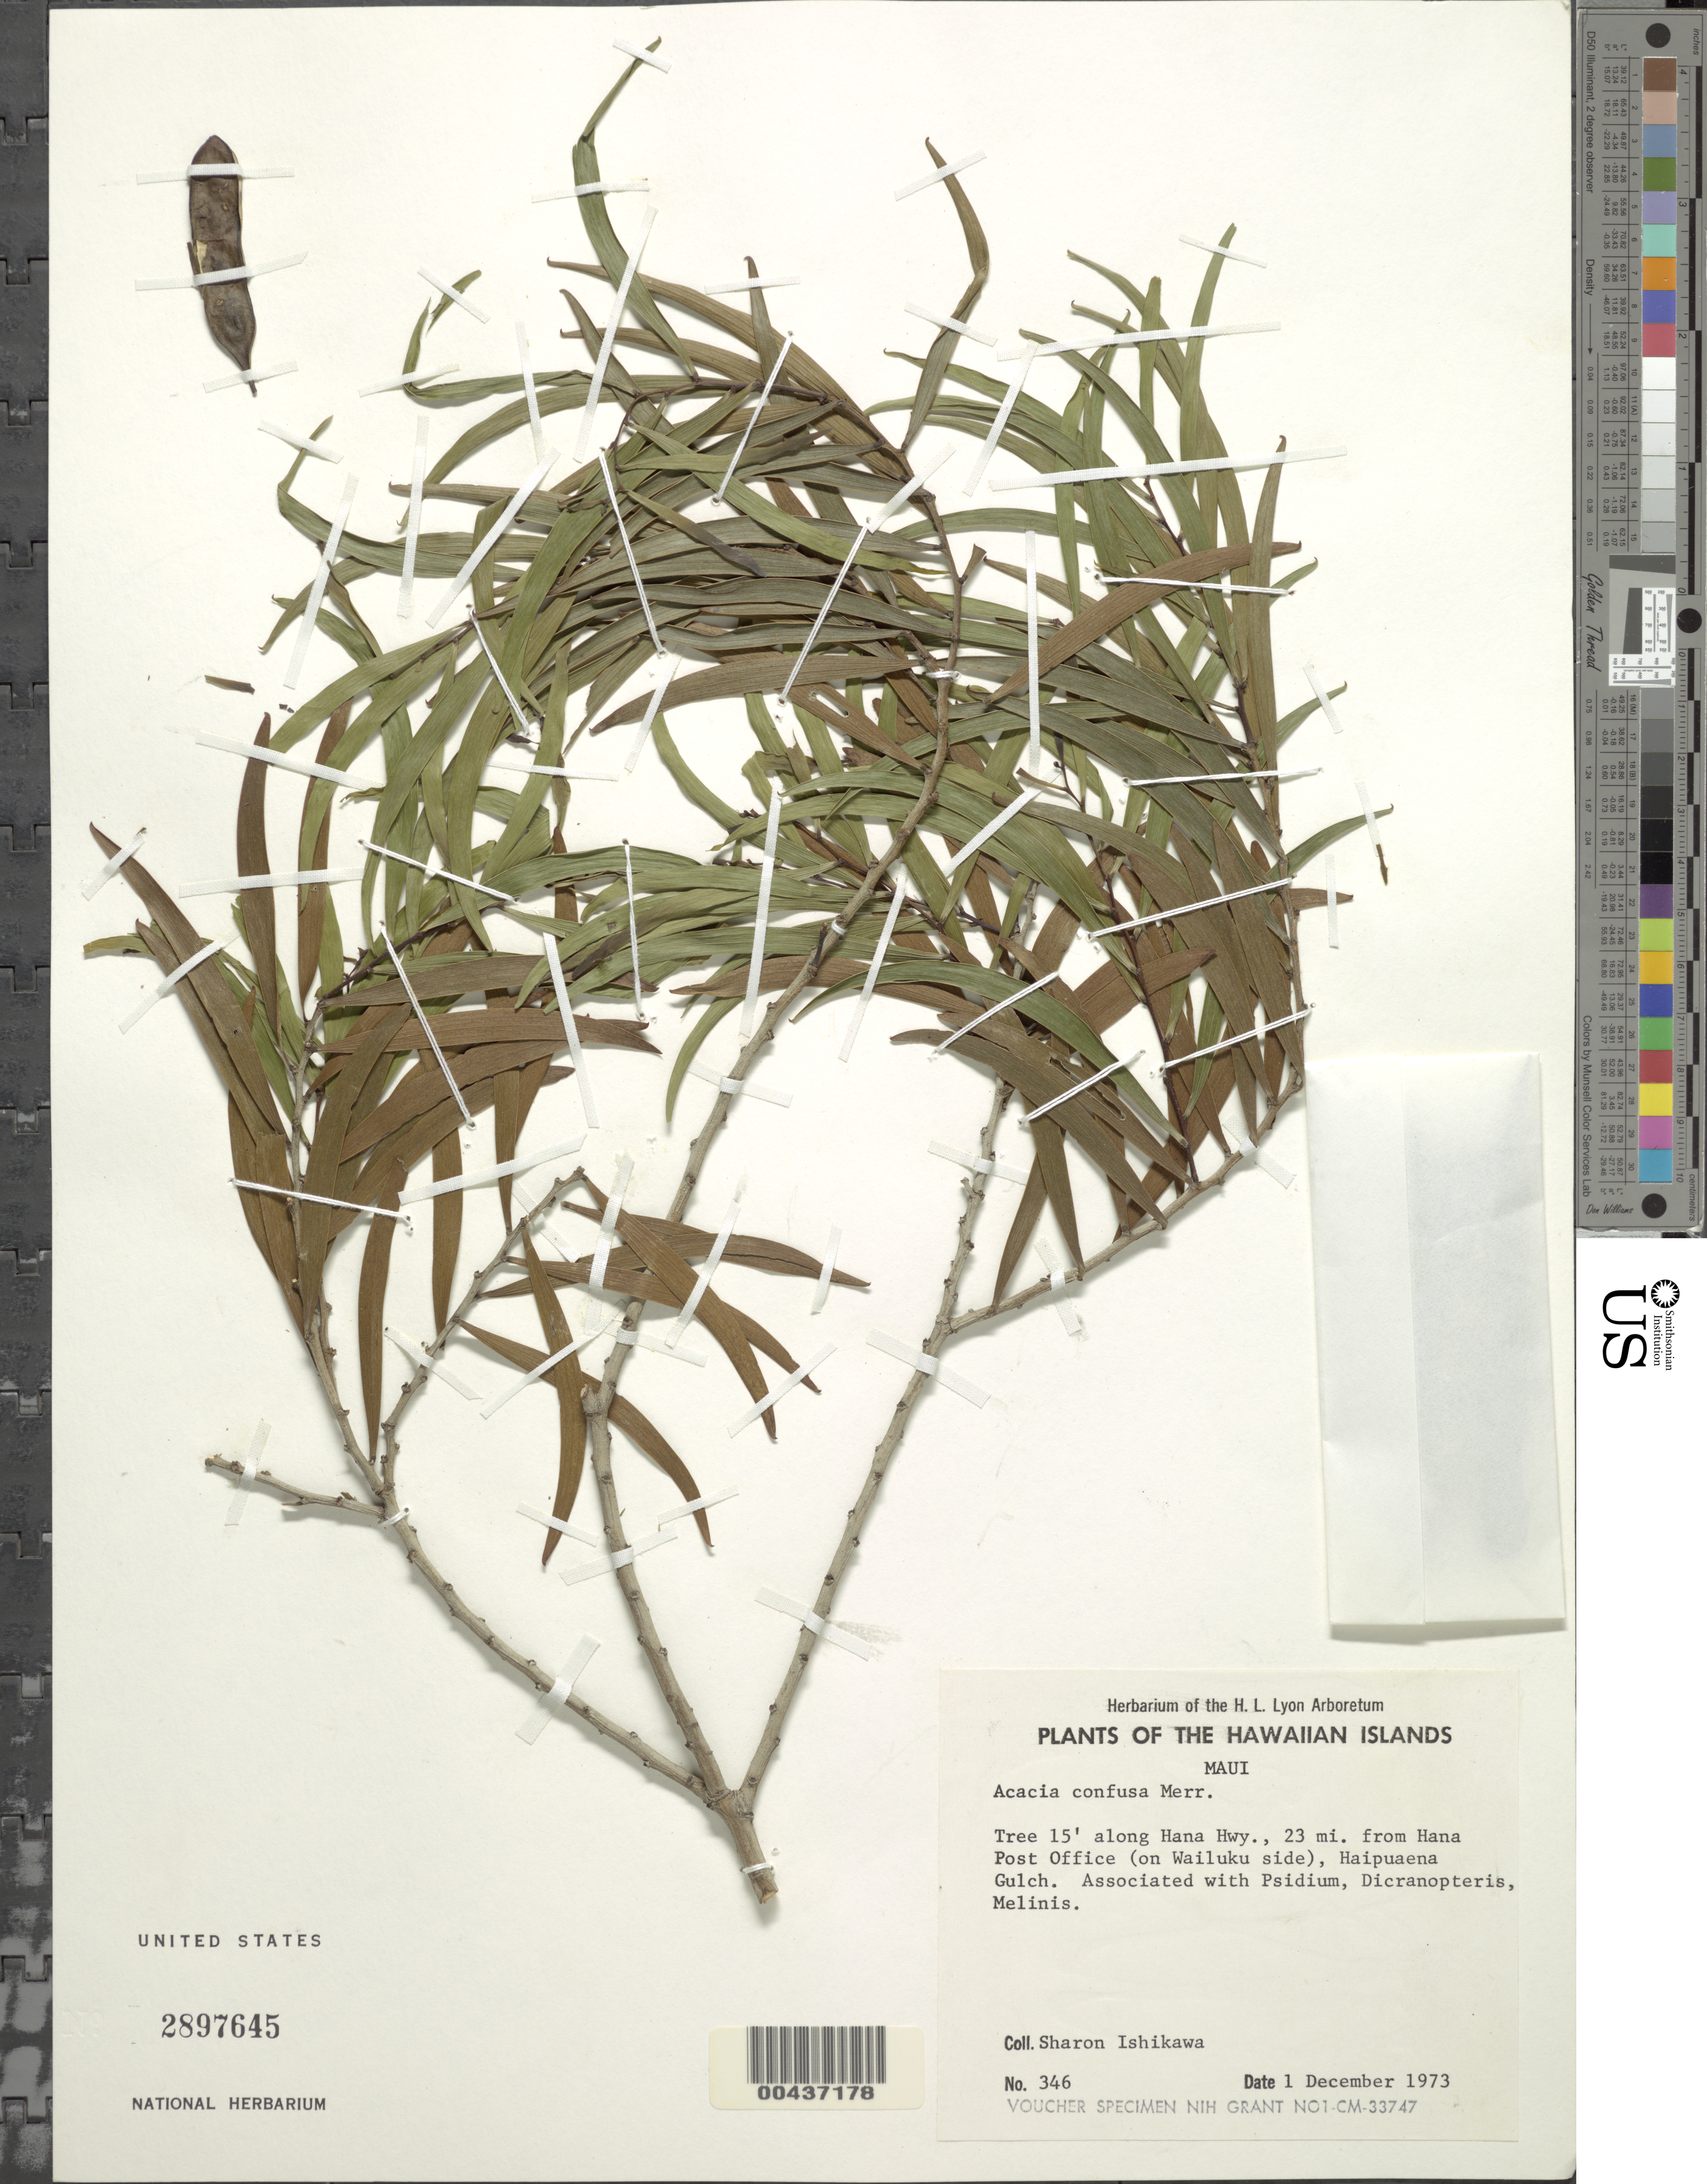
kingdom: Plantae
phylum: Tracheophyta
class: Magnoliopsida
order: Fabales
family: Fabaceae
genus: Acacia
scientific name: Acacia confusa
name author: Merr.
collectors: S. S. Ishikawa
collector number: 346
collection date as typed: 1 Dec 1973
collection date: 1973-12-01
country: United States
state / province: Hawaii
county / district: Maui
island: Maui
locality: Along Hana Highway, 23 mi from Hana Post Office (on Wailuku side), Haipuaena Gulch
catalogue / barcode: US 2897645